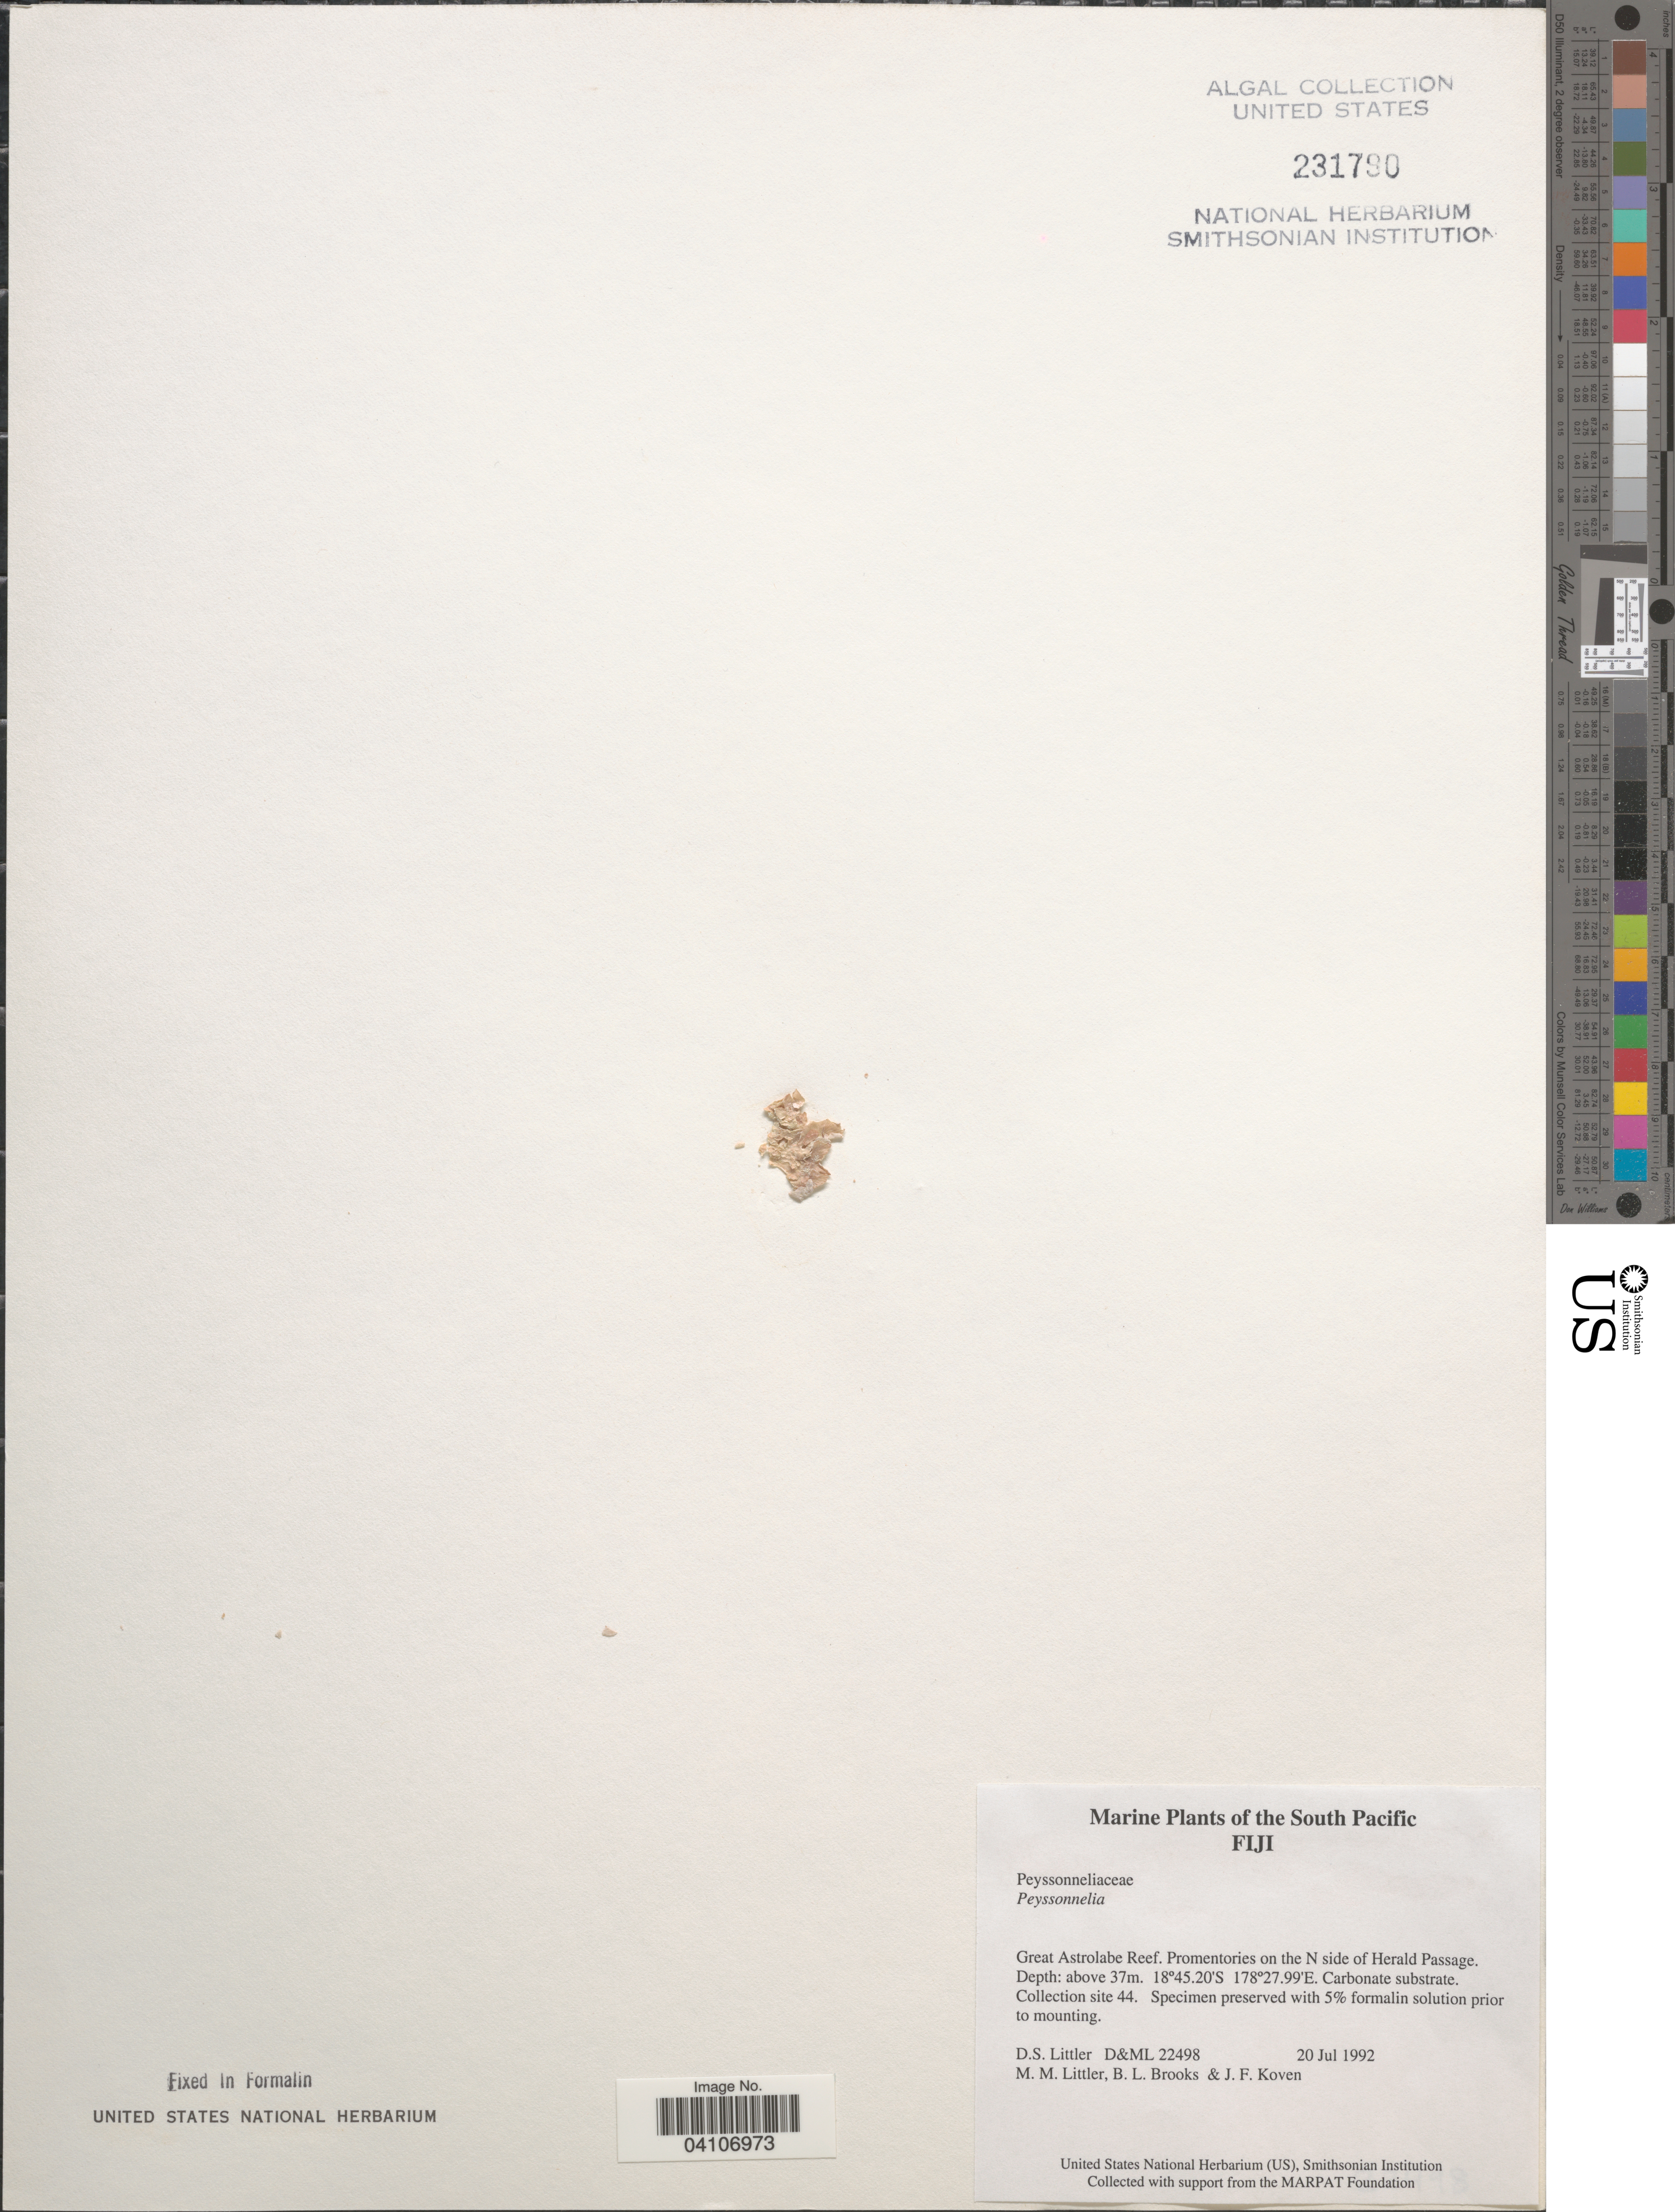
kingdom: Plantae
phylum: Rhodophyta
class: Florideophyceae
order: Peyssonneliales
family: Peyssonneliaceae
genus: Peyssonnelia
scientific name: Peyssonnelia sp.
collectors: D. S. Littler, B. Brooks & J. Koven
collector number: D&ML22498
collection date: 1992-07-20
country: Fiji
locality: Great Astrolabe Reef. Promentories on the N side of Herald Passage. Collection site 44.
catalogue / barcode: US 231790